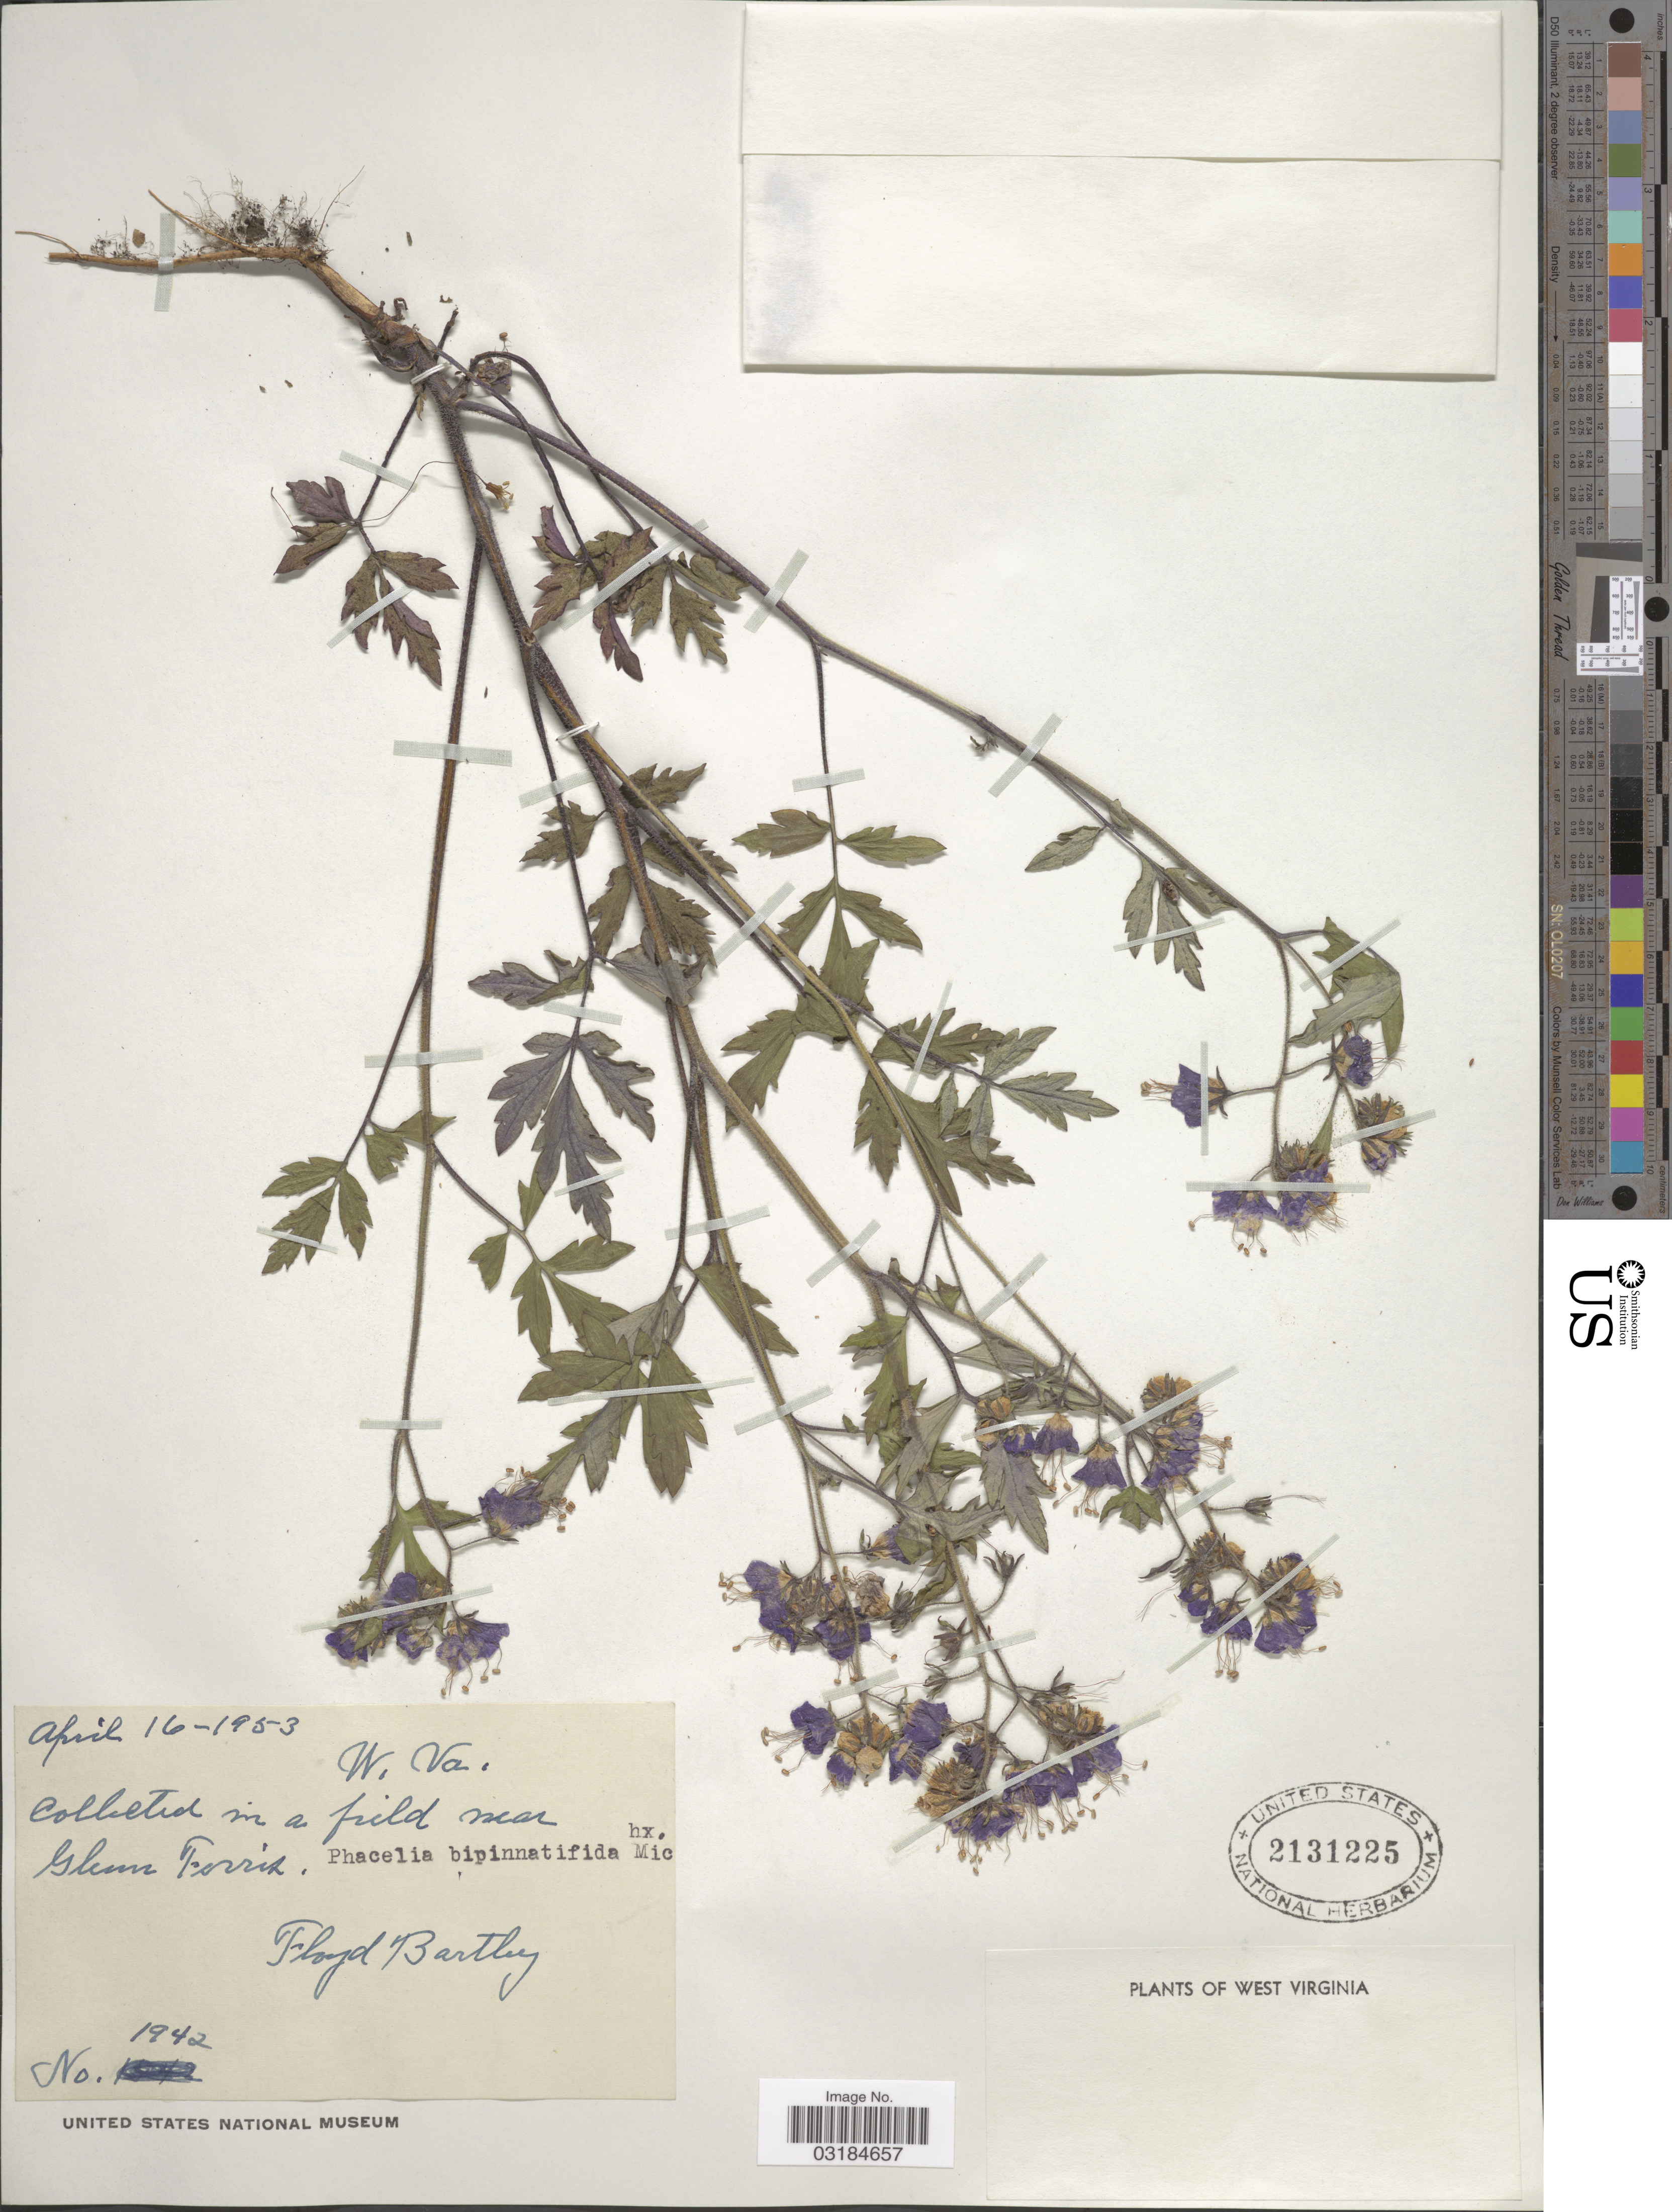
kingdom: Plantae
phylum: Tracheophyta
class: Magnoliopsida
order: Boraginales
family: Hydrophyllaceae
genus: Phacelia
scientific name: Phacelia bipinnatifida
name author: (Atwood) Michx.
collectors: F. Bartley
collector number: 1942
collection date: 1953-04-16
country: United States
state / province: West Virginia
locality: In a field near Glenn Ferris.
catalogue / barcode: US 2131225